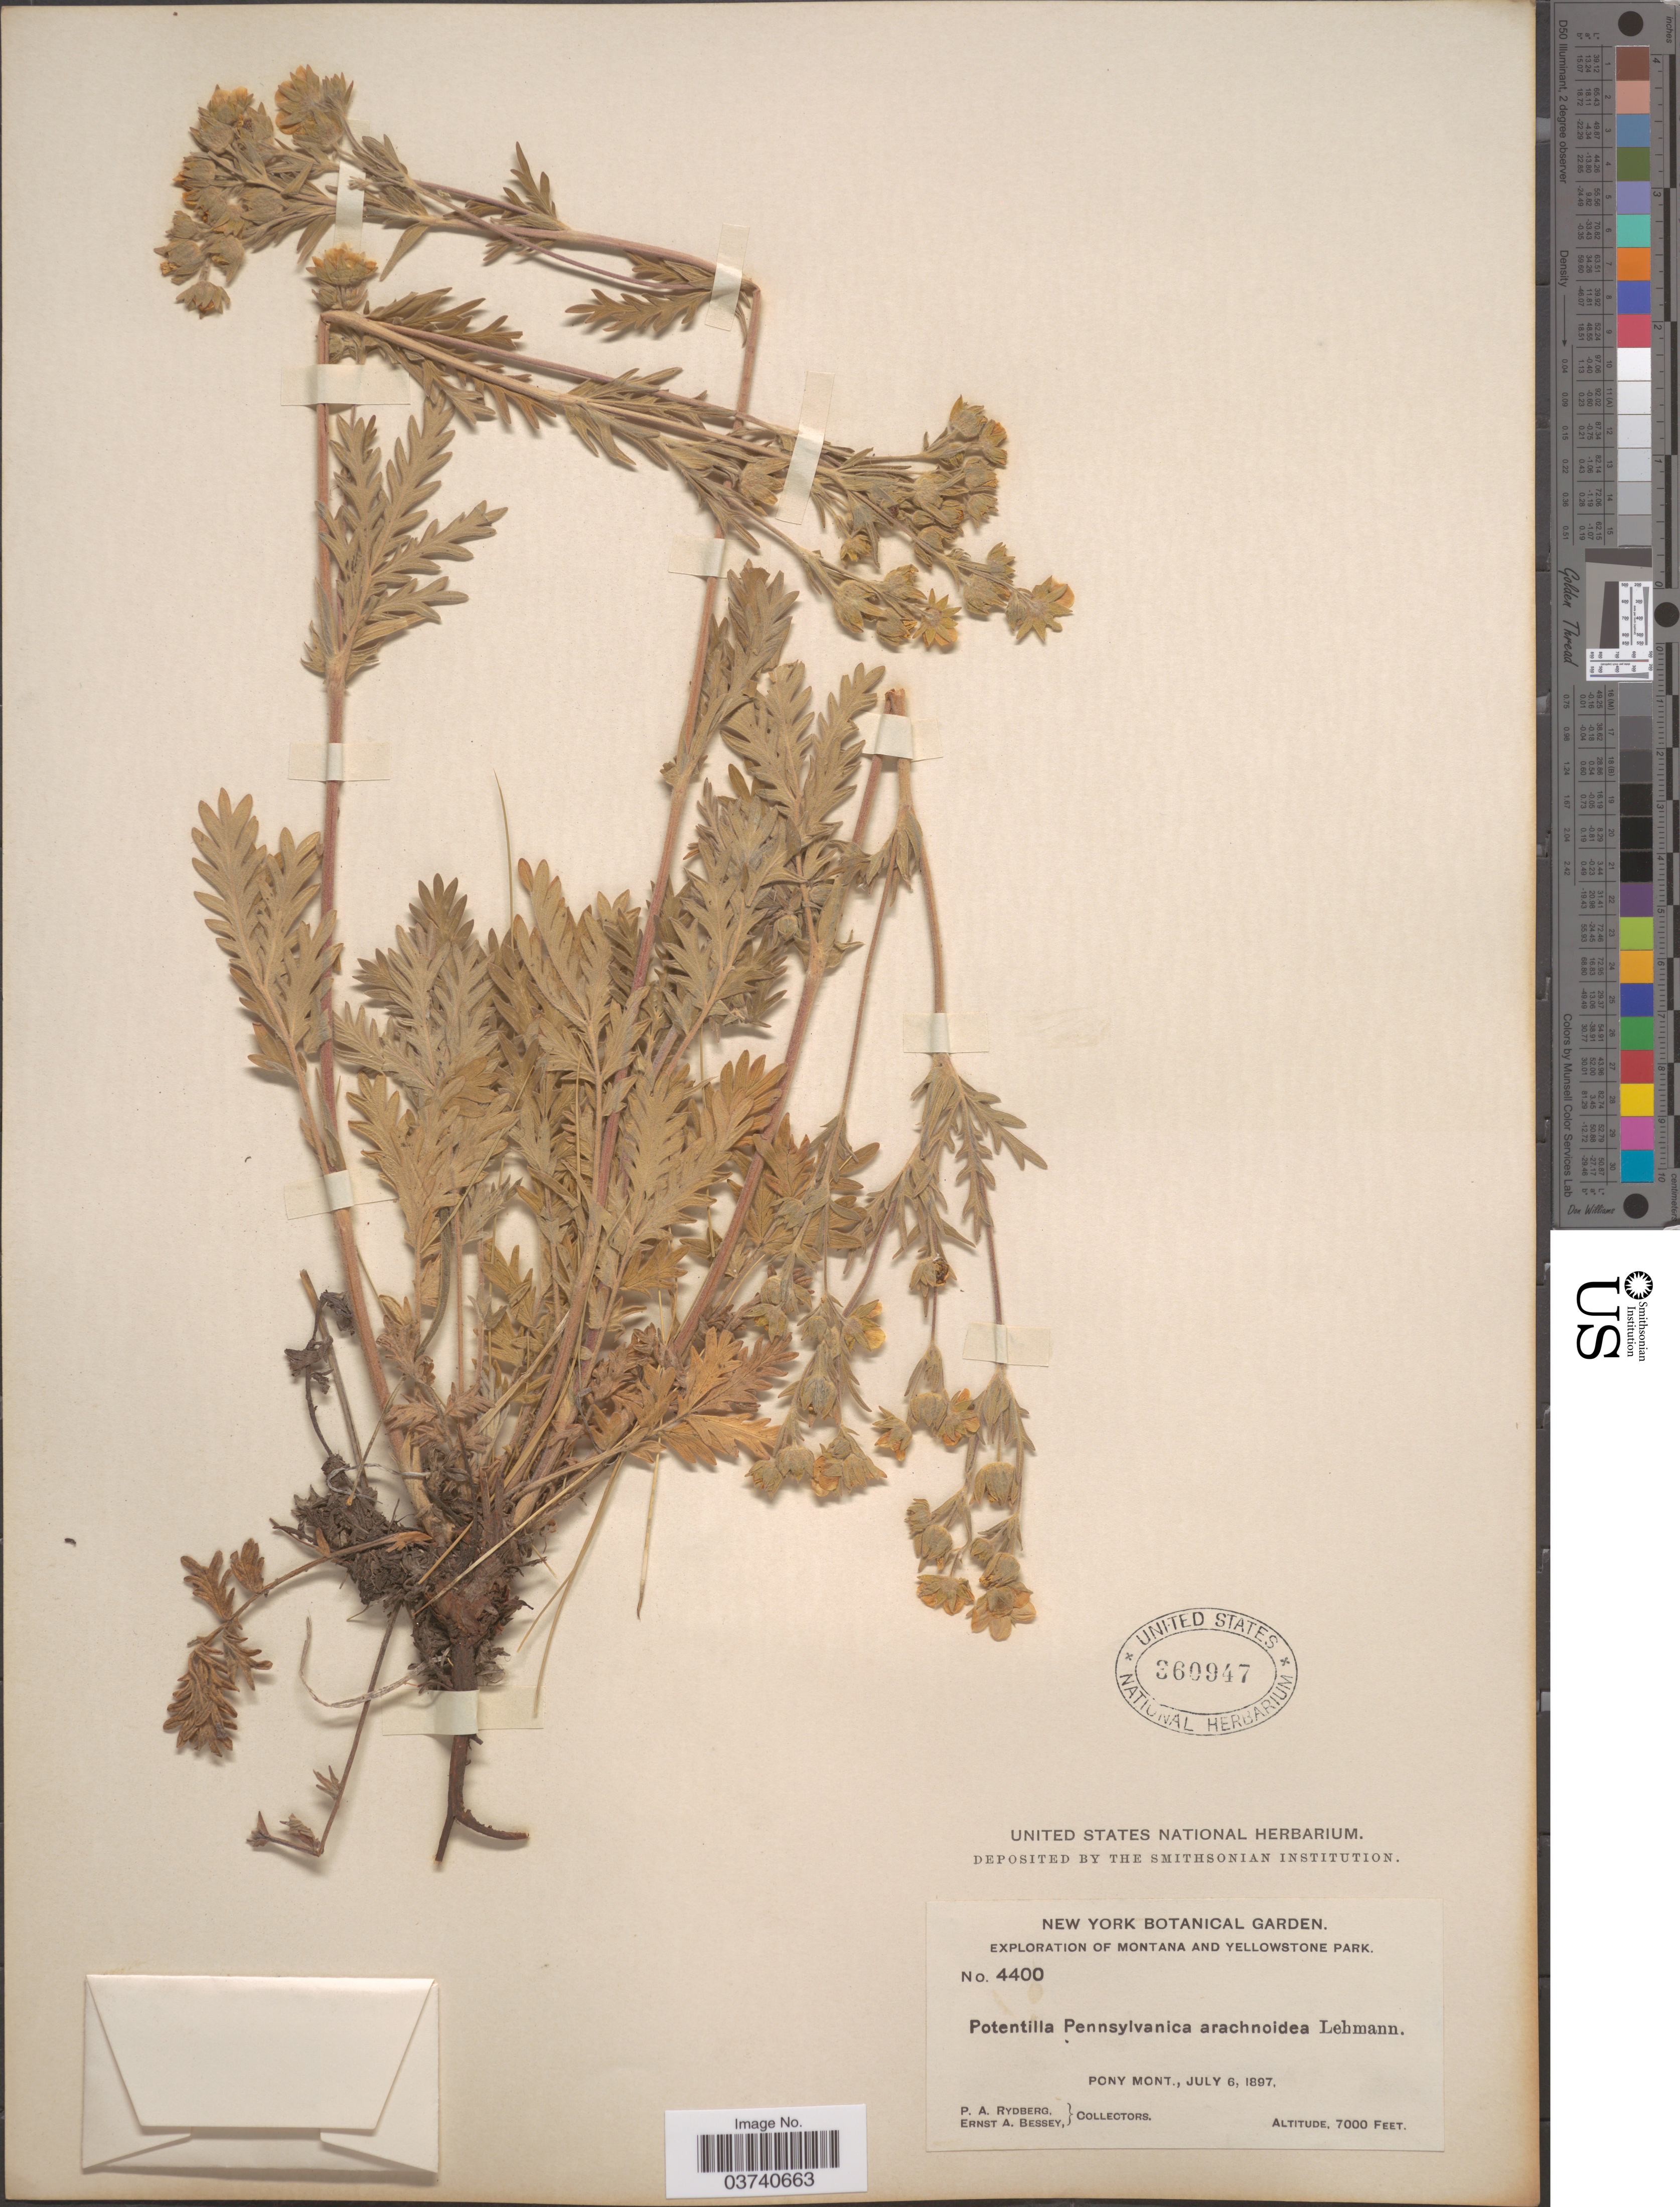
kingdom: Plantae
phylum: Tracheophyta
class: Magnoliopsida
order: Rosales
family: Rosaceae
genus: Potentilla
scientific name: Potentilla pensylvanica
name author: L.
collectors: P. A. Rydberg & E. A. Bessey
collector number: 4400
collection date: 1897-07-06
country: United States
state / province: Montana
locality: Yellowstone Park. Pony Mont.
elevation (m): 2134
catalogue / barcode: US 360947